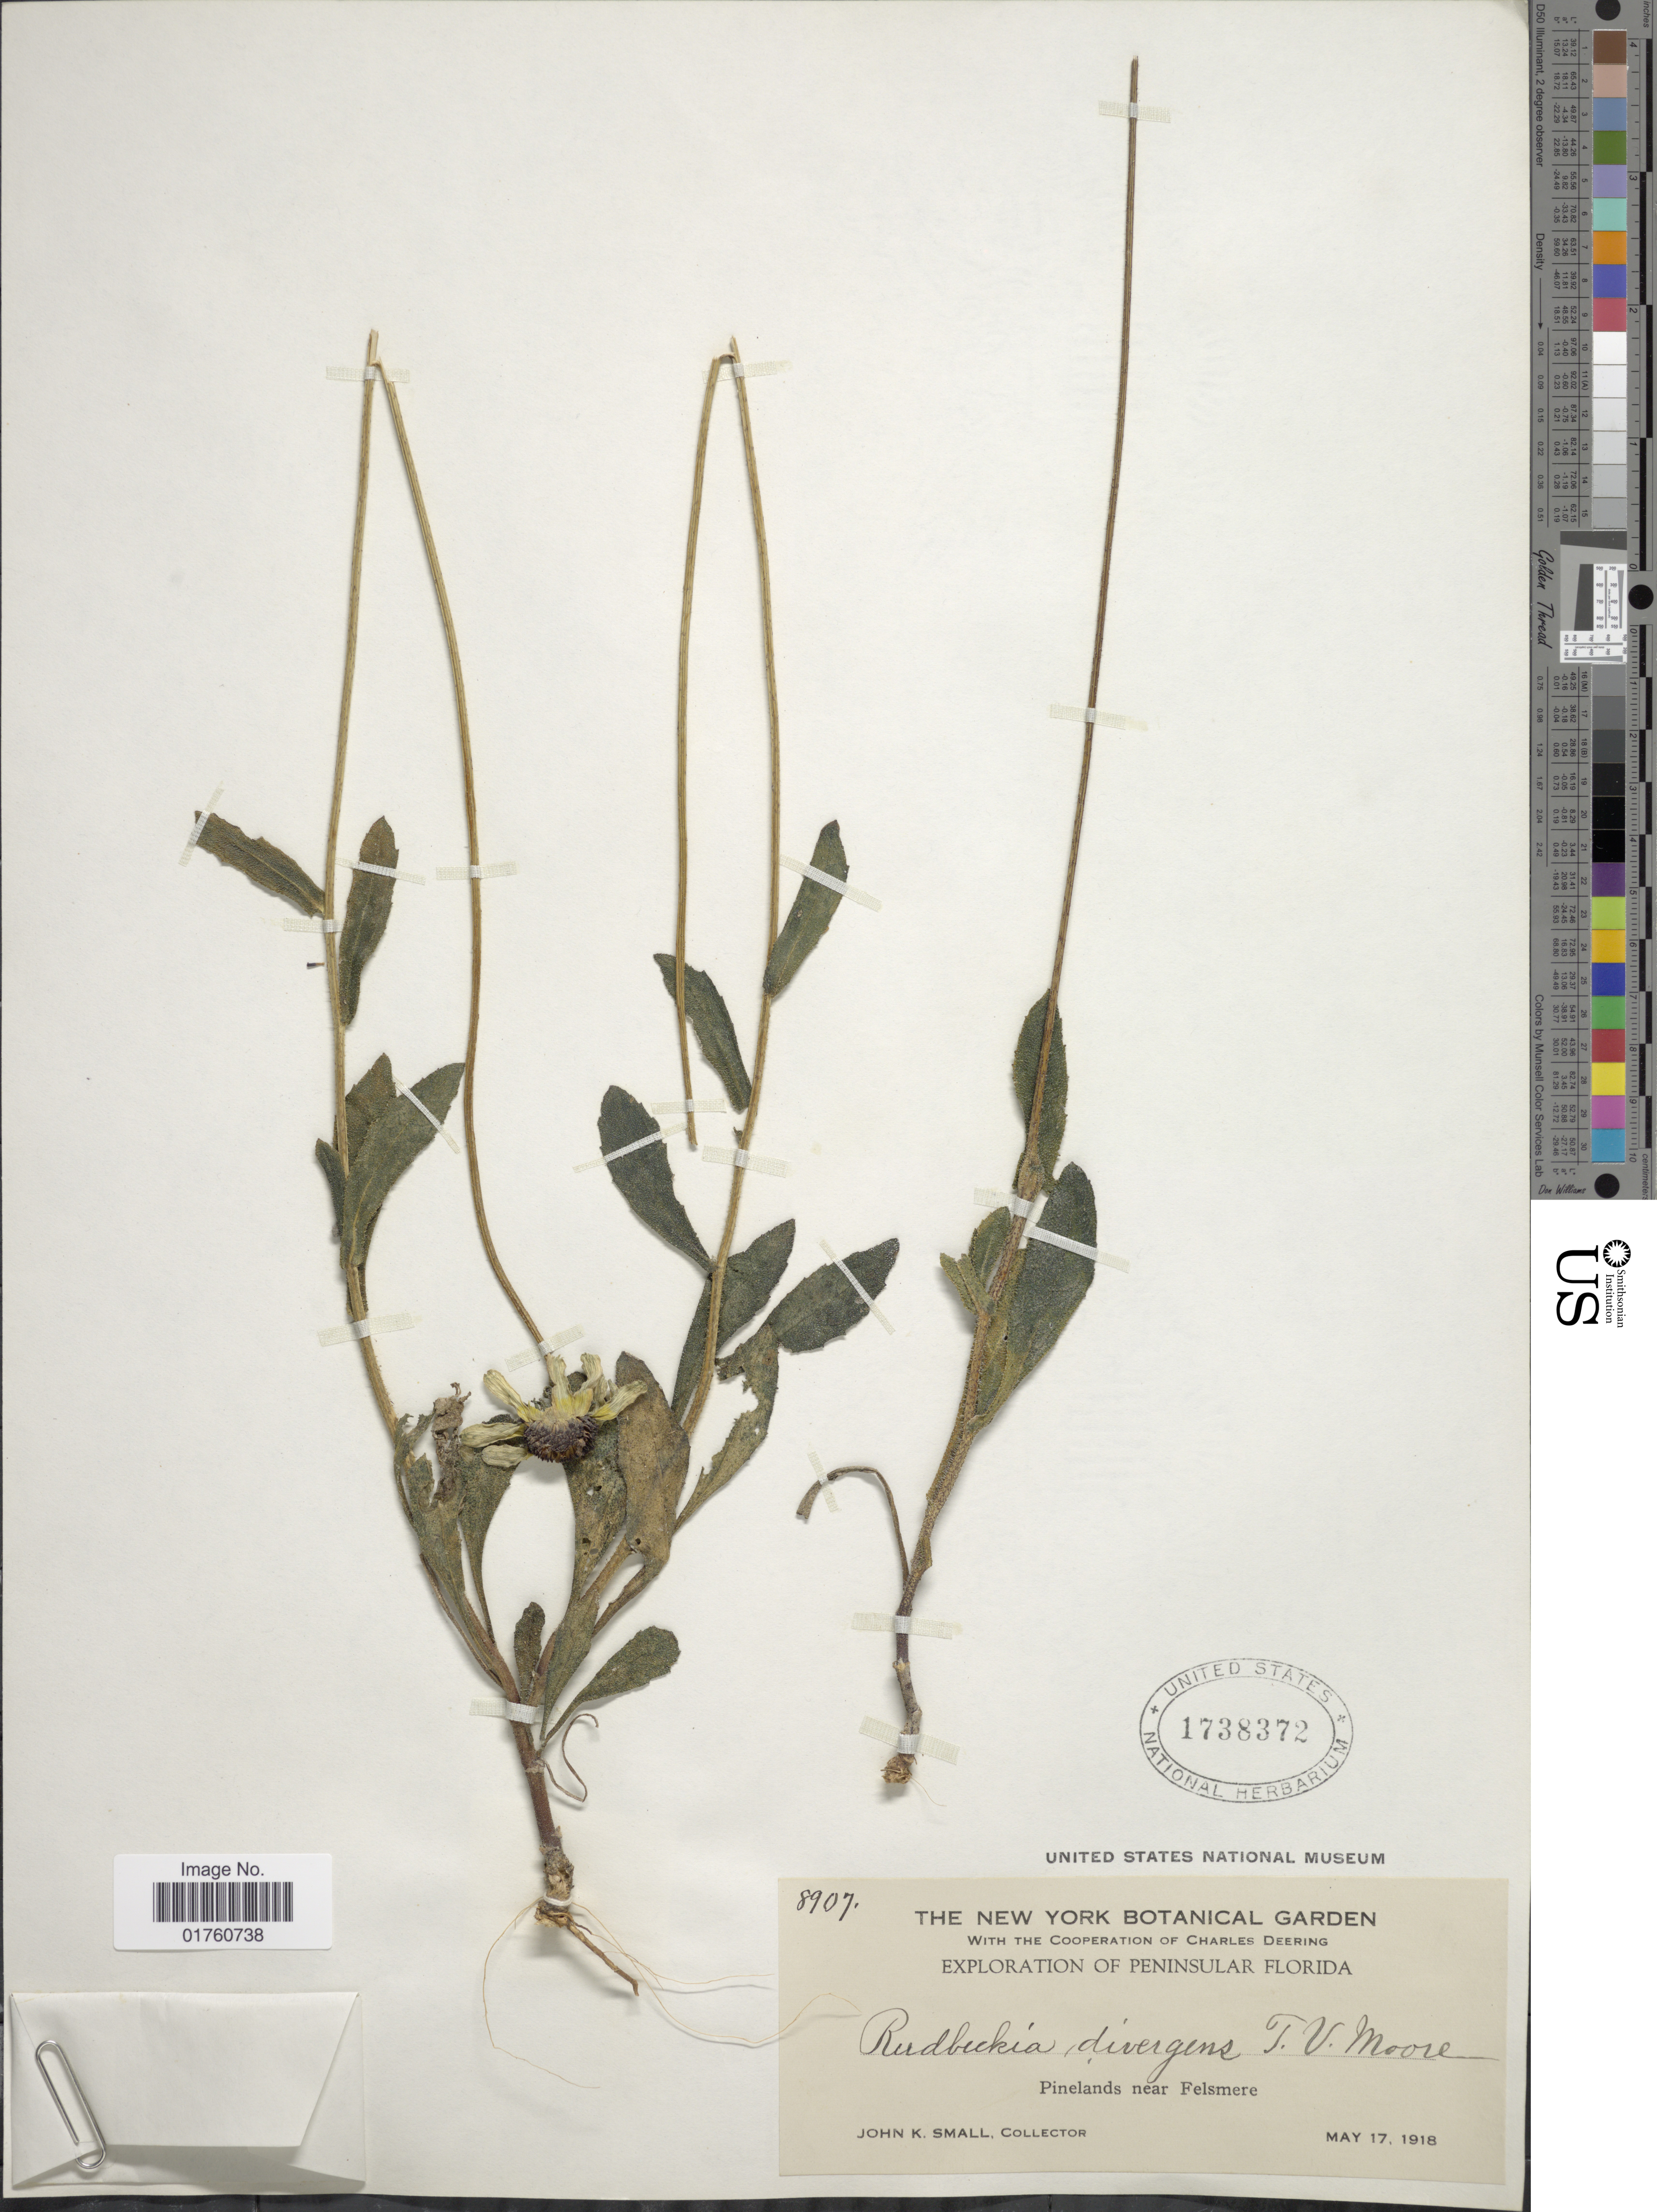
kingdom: Plantae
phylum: Tracheophyta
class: Magnoliopsida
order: Asterales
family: Asteraceae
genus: Rudbeckia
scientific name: Rudbeckia divergens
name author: T.V. Moore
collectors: J. K. Small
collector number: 8907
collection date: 1918-05-17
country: United States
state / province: Florida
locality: Peninsular Florida, Pinelands near Felsmere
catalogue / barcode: US 1738372